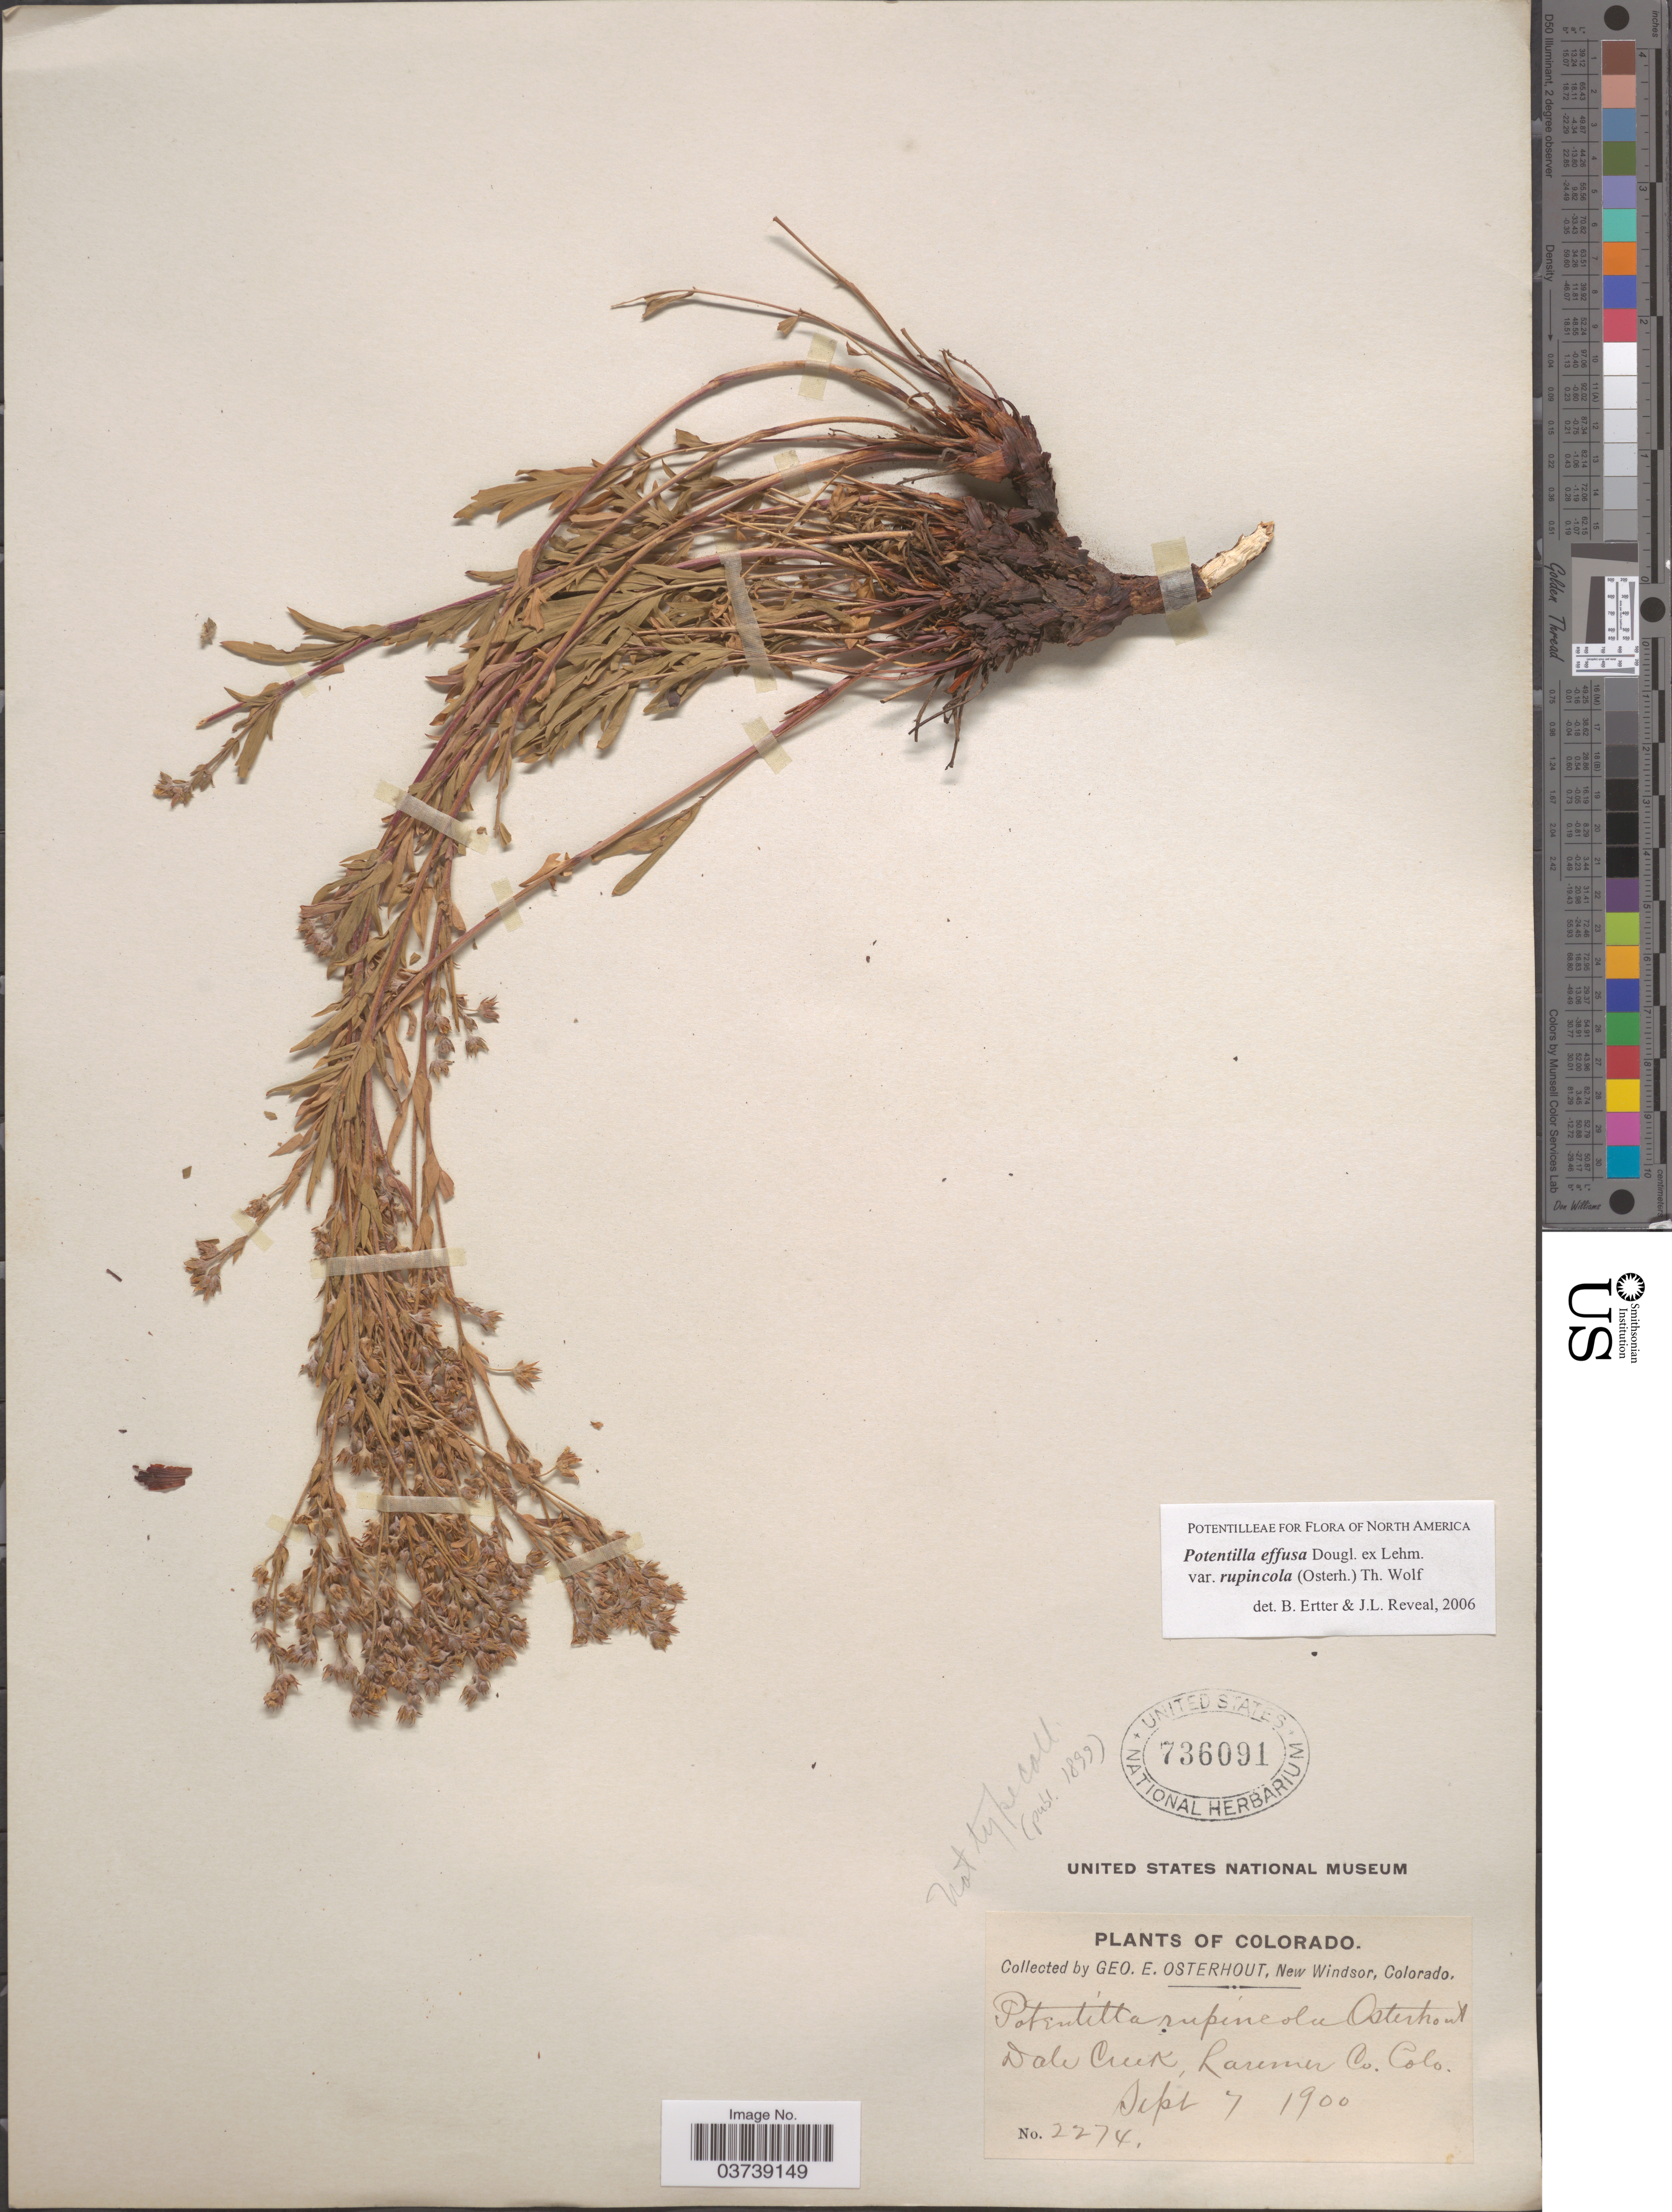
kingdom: Plantae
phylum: Tracheophyta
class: Magnoliopsida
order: Rosales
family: Rosaceae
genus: Potentilla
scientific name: Potentilla rupincola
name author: Osterh.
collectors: G. E. Osterhout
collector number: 2274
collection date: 1900-09-07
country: United States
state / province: Colorado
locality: Dale Creek, Larimer Co.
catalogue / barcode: US 736091